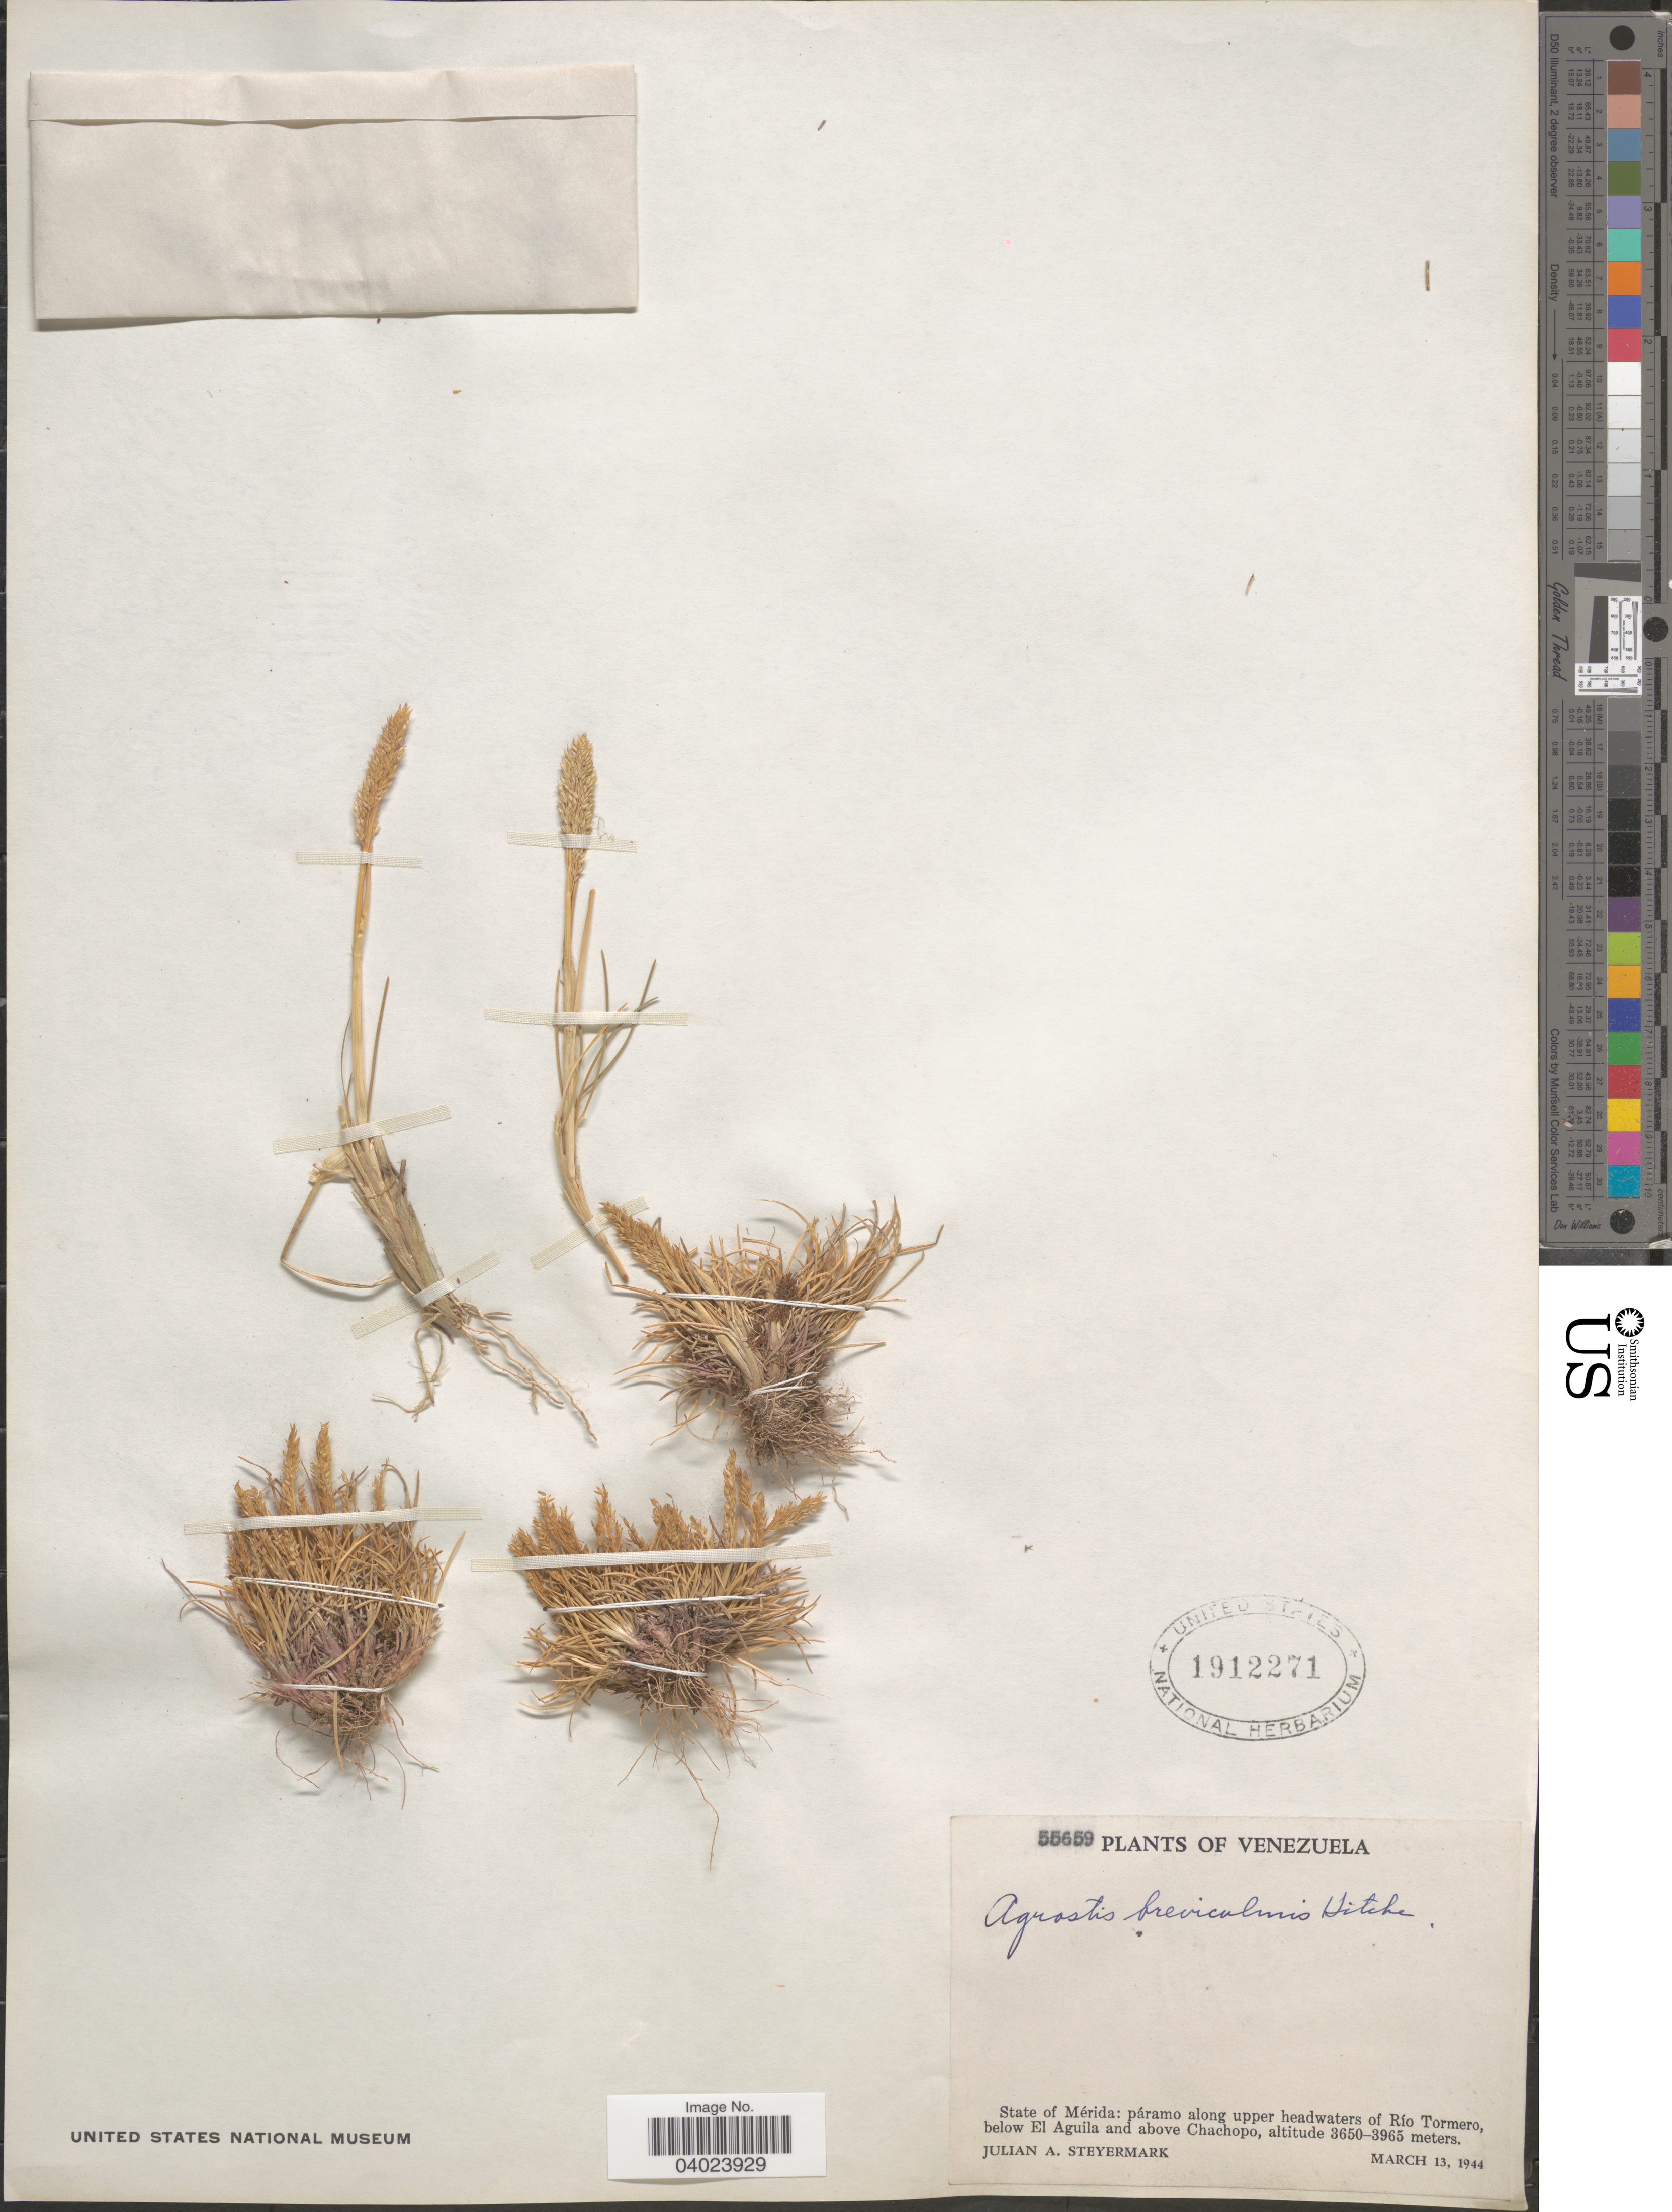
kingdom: Plantae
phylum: Tracheophyta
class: Liliopsida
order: Poales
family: Poaceae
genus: Agrostis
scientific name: Agrostis breviculmis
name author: Hitchc.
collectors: J. Steyermark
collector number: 55659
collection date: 1944-03-13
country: Venezuela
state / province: Merida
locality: Páramo along upper headwaters of Río Tormero, below El Aguila and above Chachopo.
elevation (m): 3650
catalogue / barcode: US 1912271